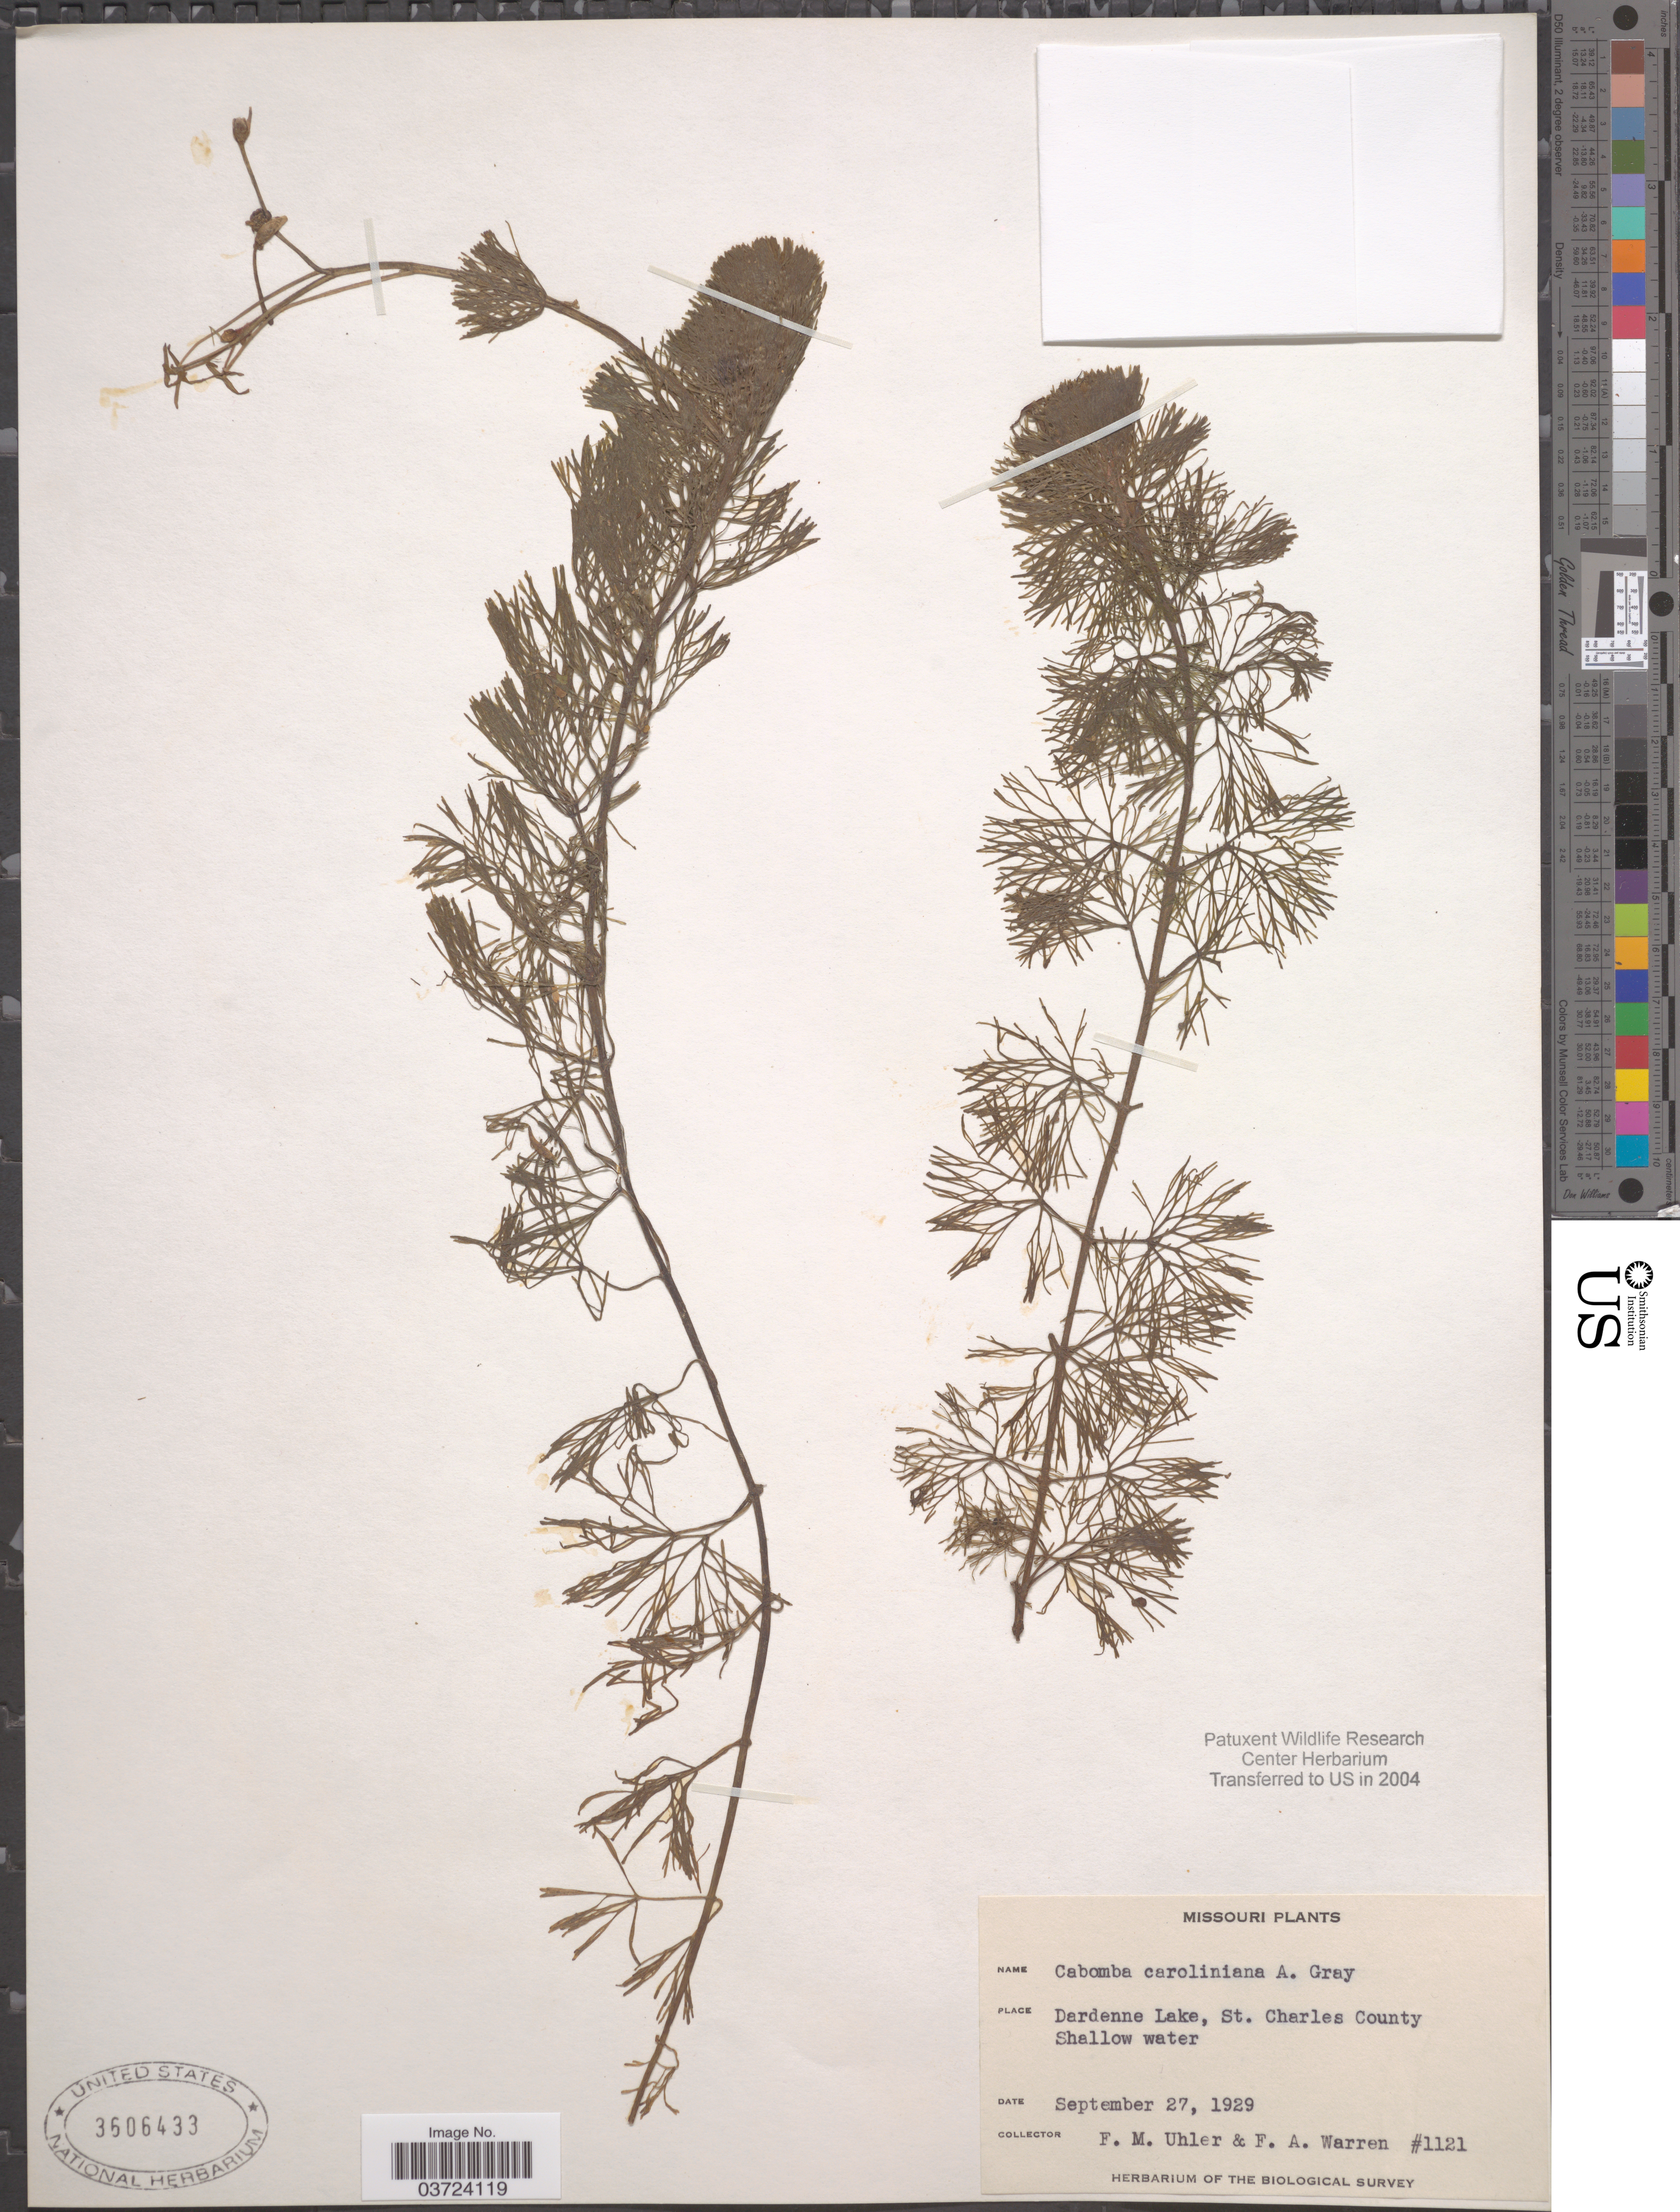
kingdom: Plantae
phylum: Tracheophyta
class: Magnoliopsida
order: Nymphaeales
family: Cabombaceae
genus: Cabomba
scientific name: Cabomba caroliniana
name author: A. Gray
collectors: F. M. Uhler & F. Warren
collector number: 1121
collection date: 1929-09-27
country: United States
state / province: Missouri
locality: Dardenne Lake, St. Charles County.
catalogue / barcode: US 3606433